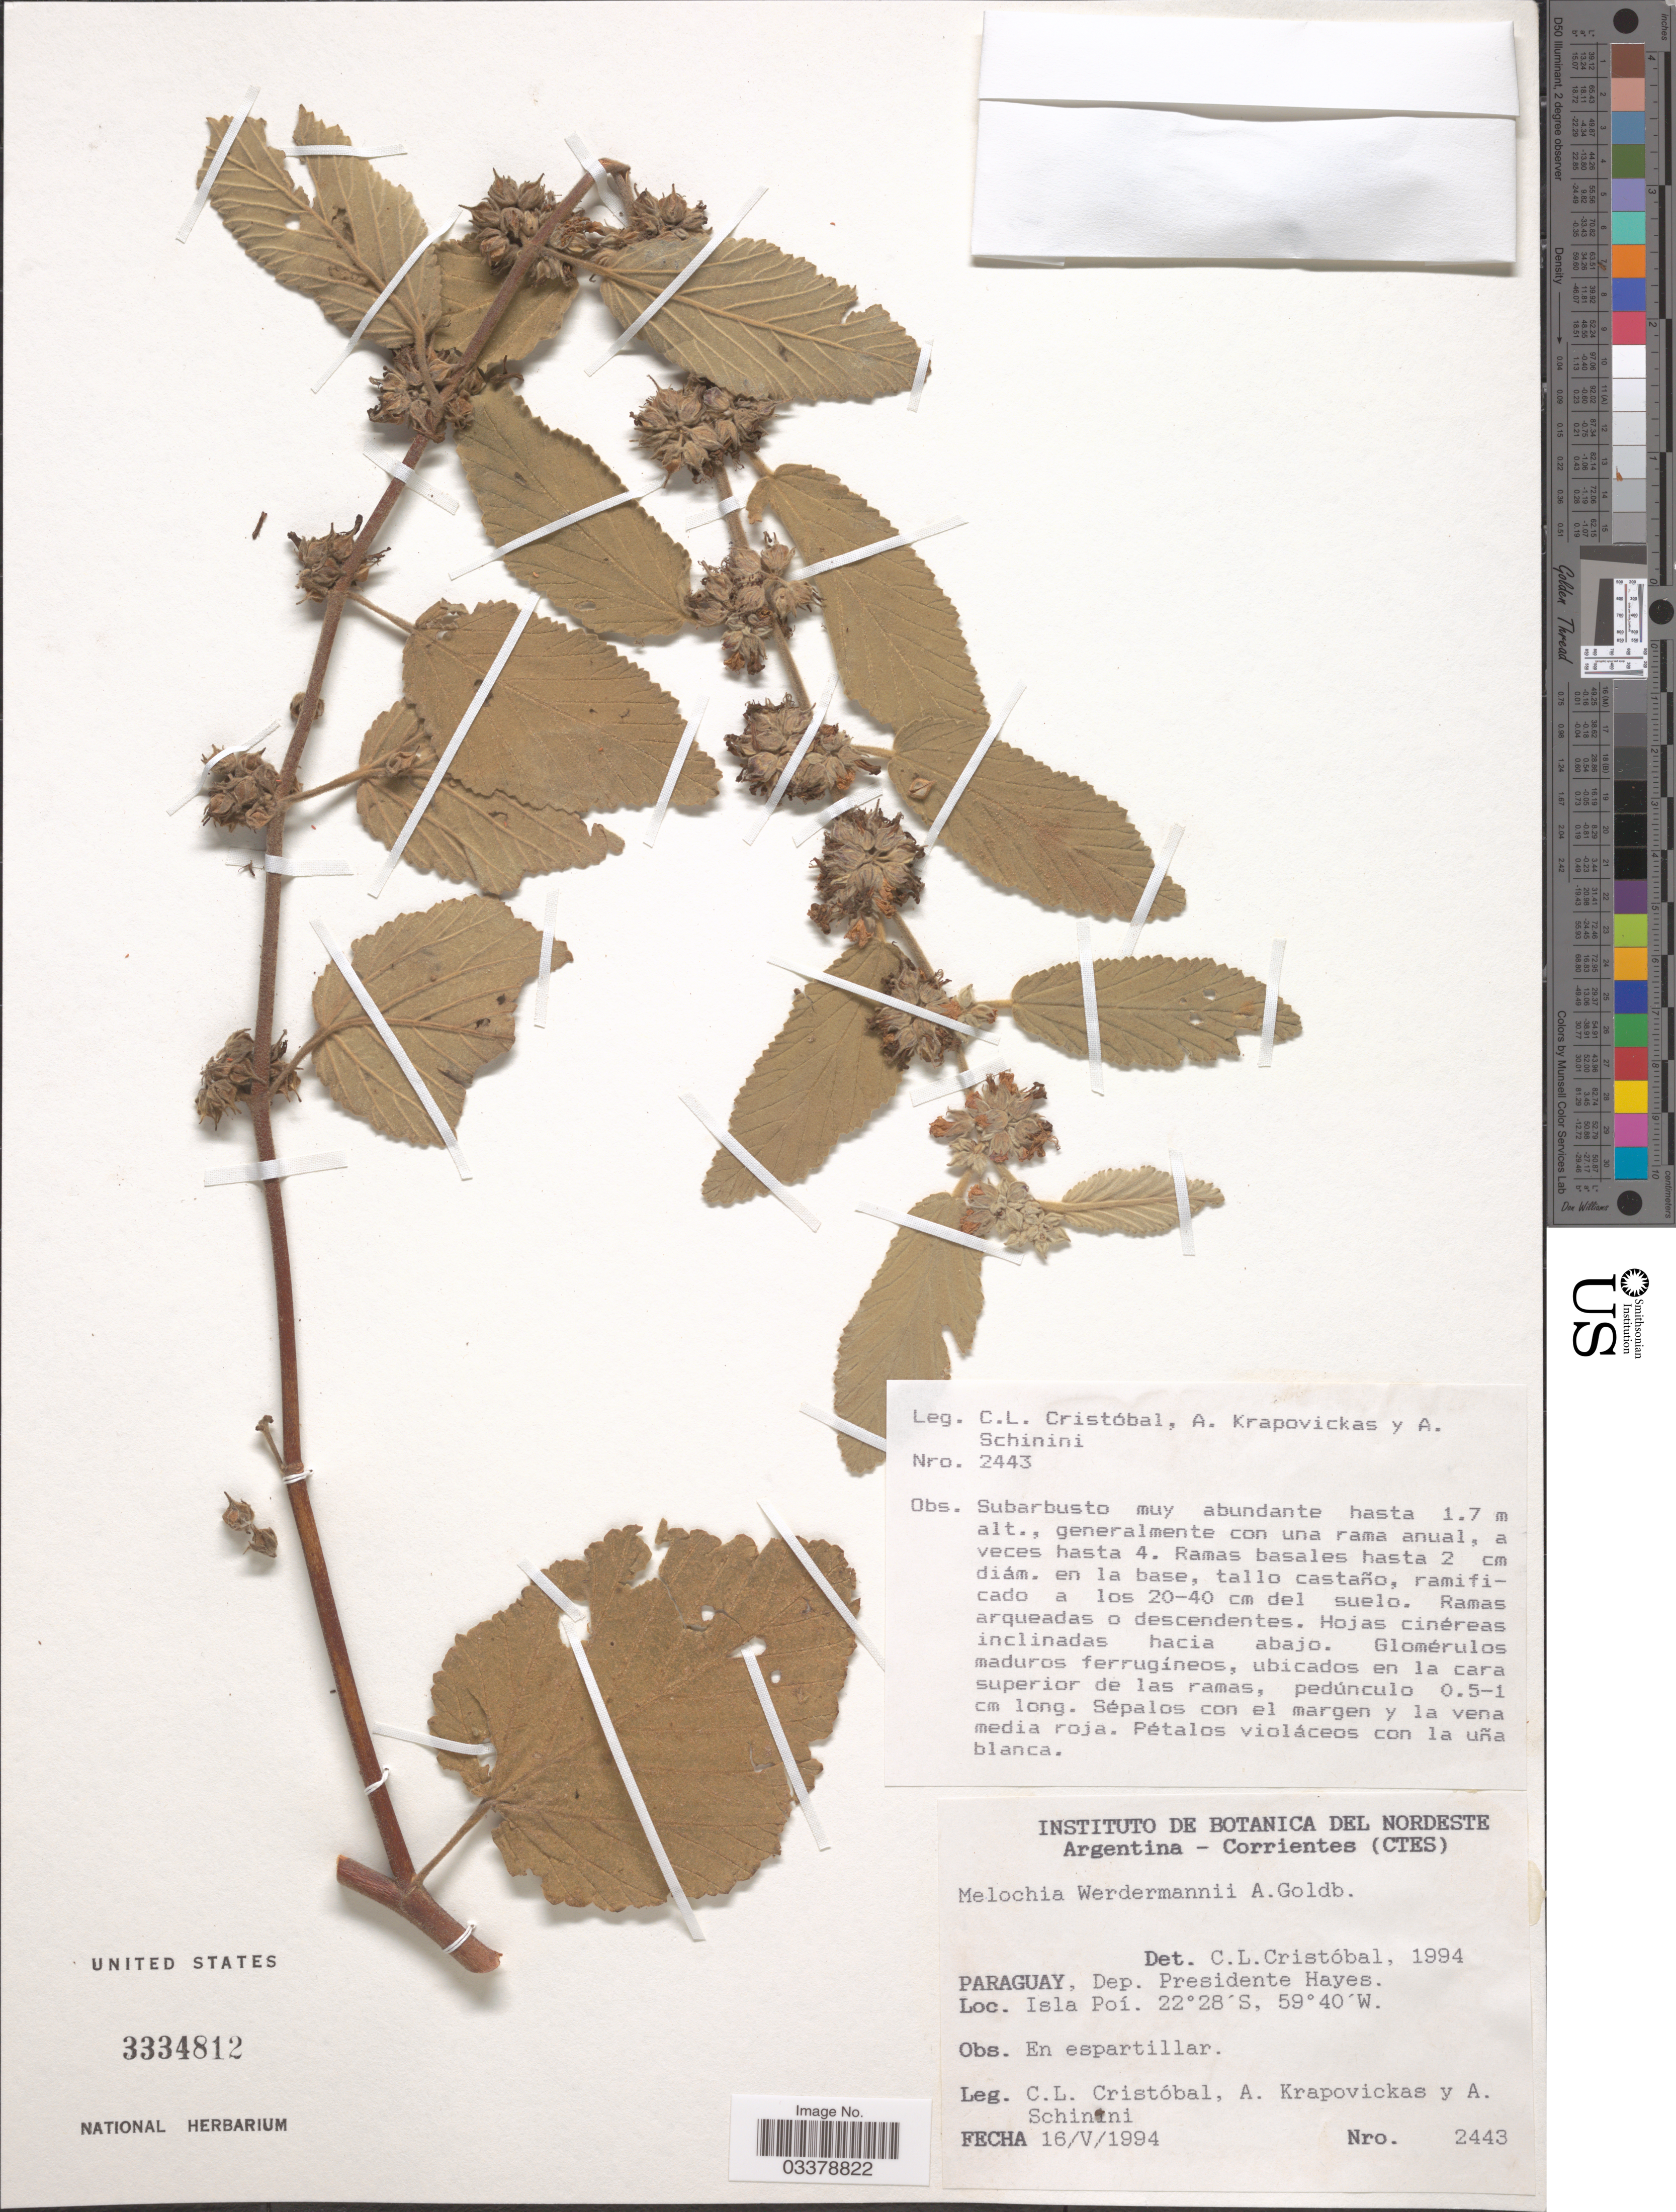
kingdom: Plantae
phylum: Tracheophyta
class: Magnoliopsida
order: Malvales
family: Malvaceae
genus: Melochia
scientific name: Melochia werdermannii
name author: Goldberg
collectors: C. L. Cristóbal, A. Krapovickas & A. Schinini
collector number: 2443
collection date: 1994-05-16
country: Paraguay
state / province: Presidente Hayes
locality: Dep. Presidente Hayes. Isla Poí.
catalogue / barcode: US 3334812